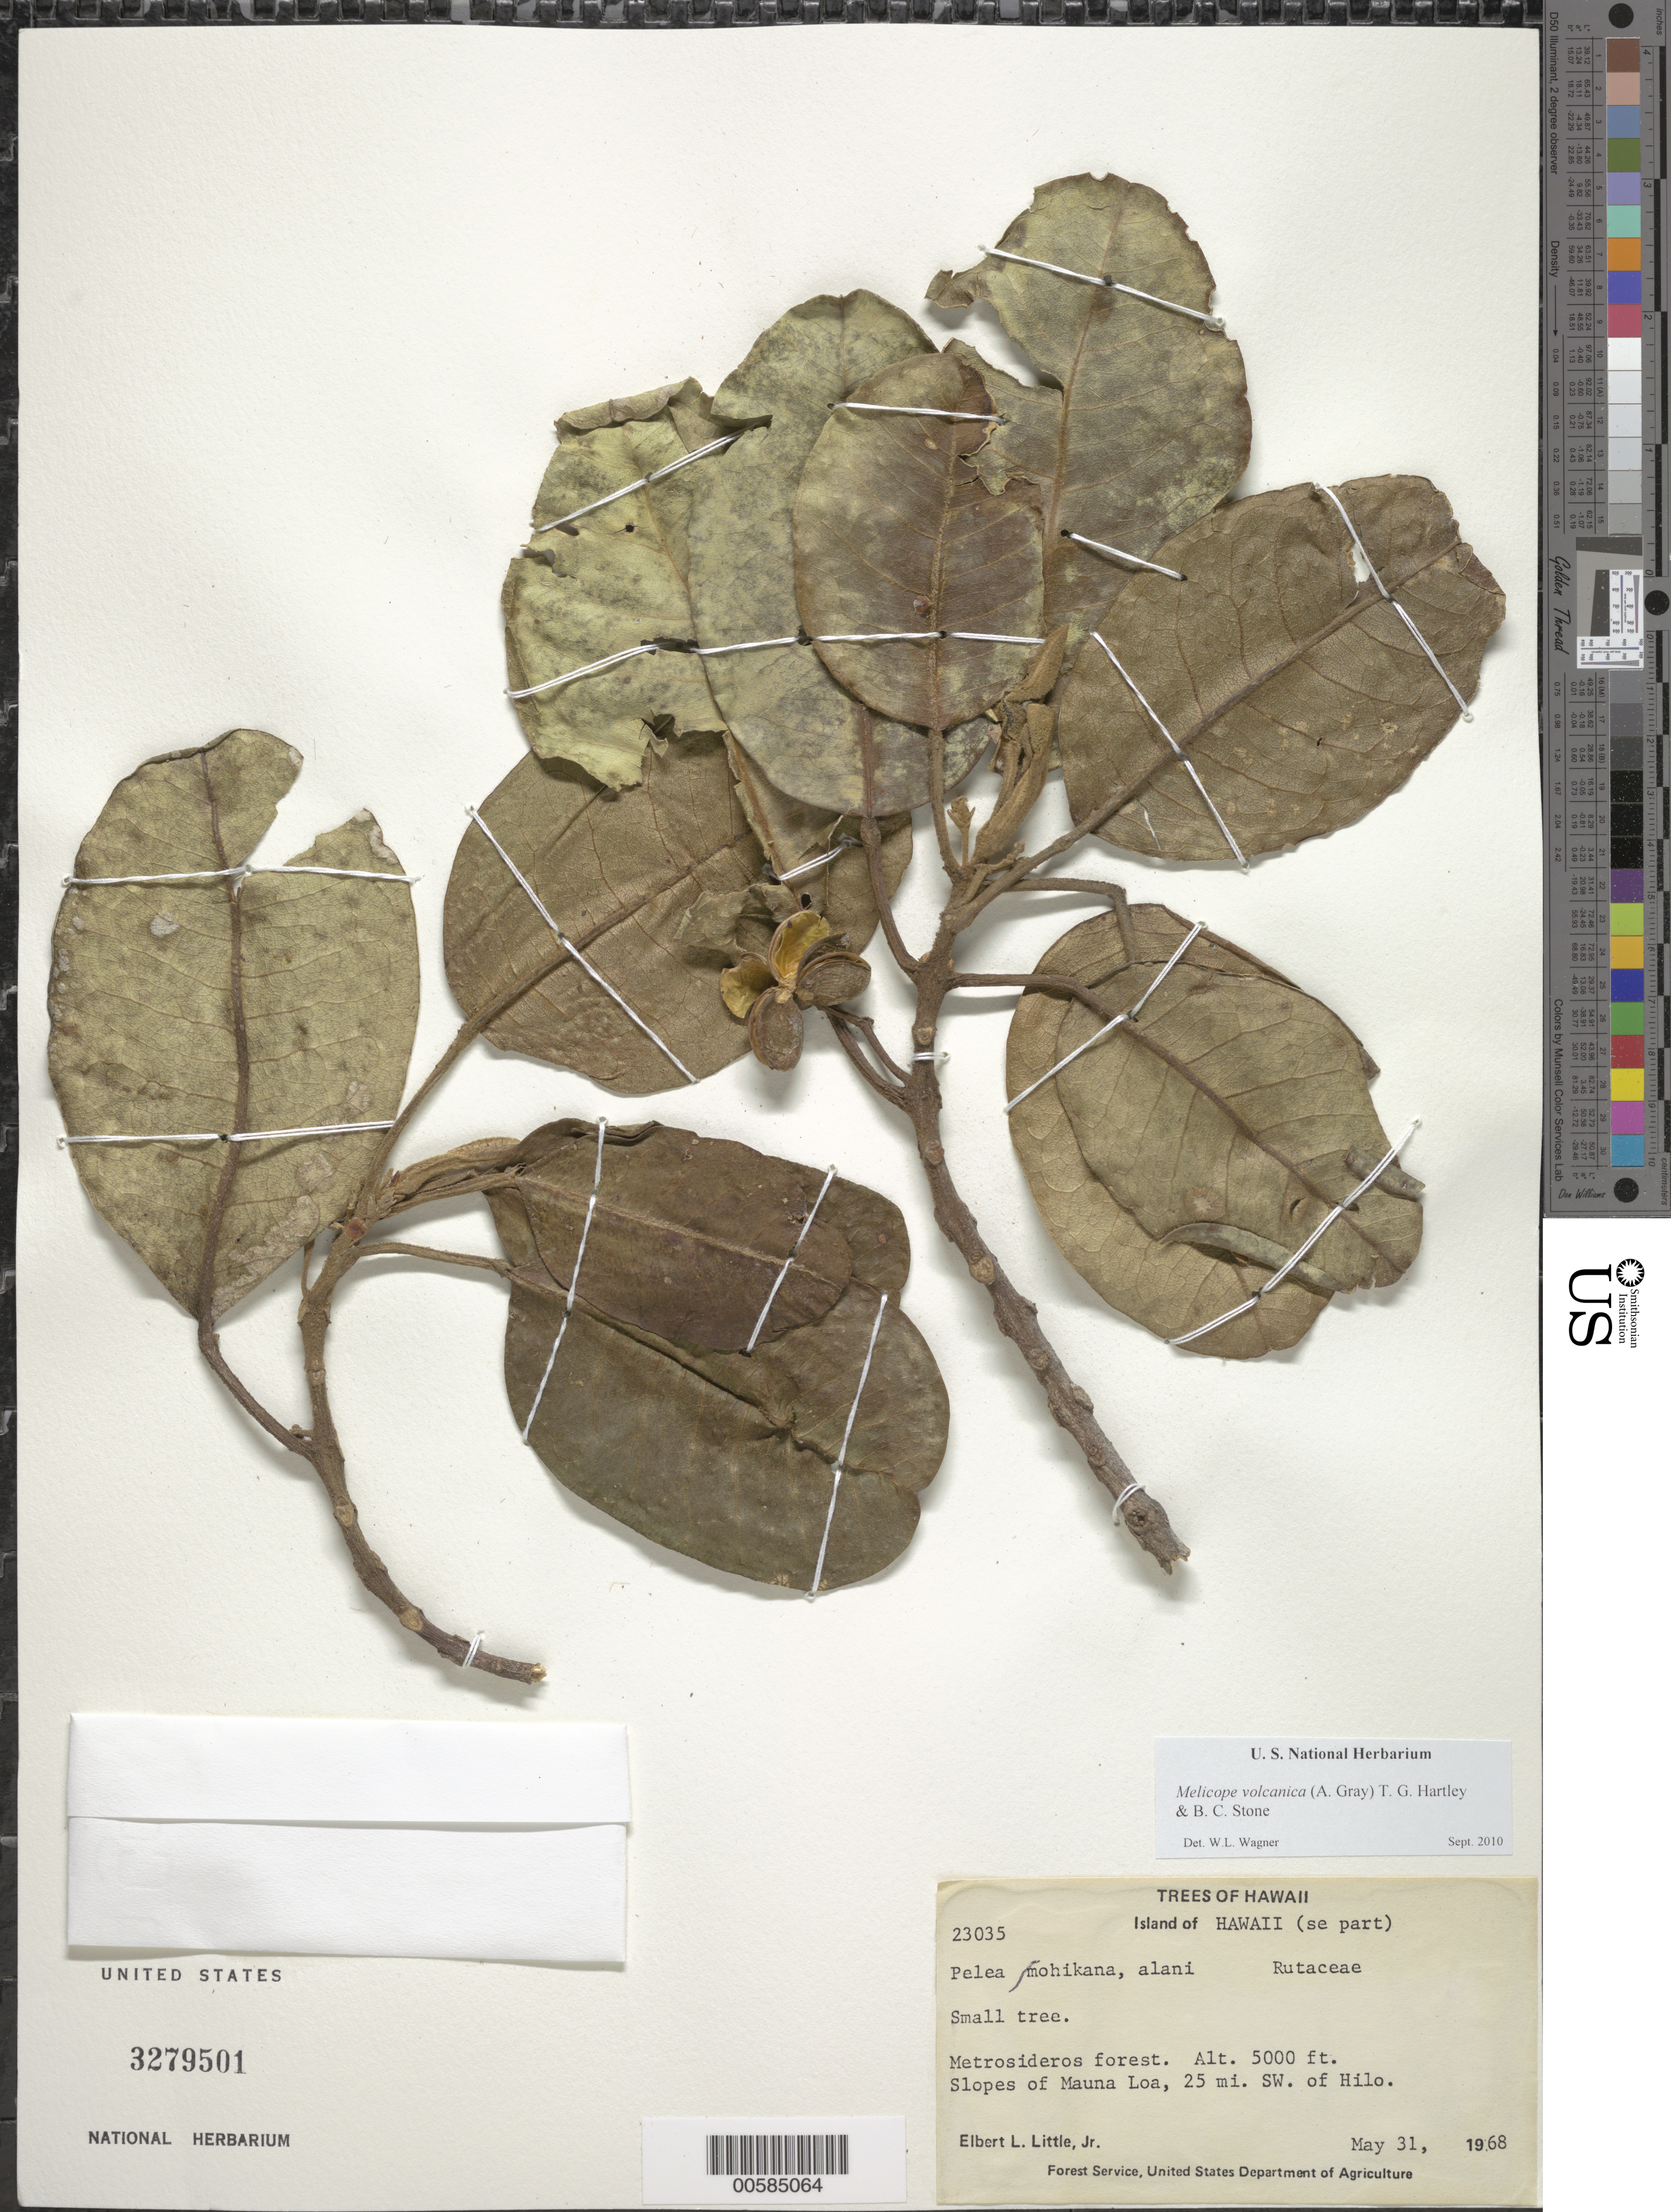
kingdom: Plantae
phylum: Tracheophyta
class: Magnoliopsida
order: Sapindales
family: Rutaceae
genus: Melicope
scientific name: Melicope volcanica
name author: (A. Gray) T.G. Hartley & B.C. Stone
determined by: Wagner, W. L., (BOT), Smithsonian Institution - National Museum of Natural History (UNITED STATES)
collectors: E. L. Little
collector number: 23035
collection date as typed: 31 May 1968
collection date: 1968-05-31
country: United States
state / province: Hawaii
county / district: Hawaii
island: Hawaii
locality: SE Hawaii, slopes of Mauna Loa, 25 mi SW of Hilo.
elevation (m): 1524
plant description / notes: Mokihana and Alani (names on specimen label that appear to be epithets) are common names used for Melicope (Pelea) trees in Hawaii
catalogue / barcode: US 3279501